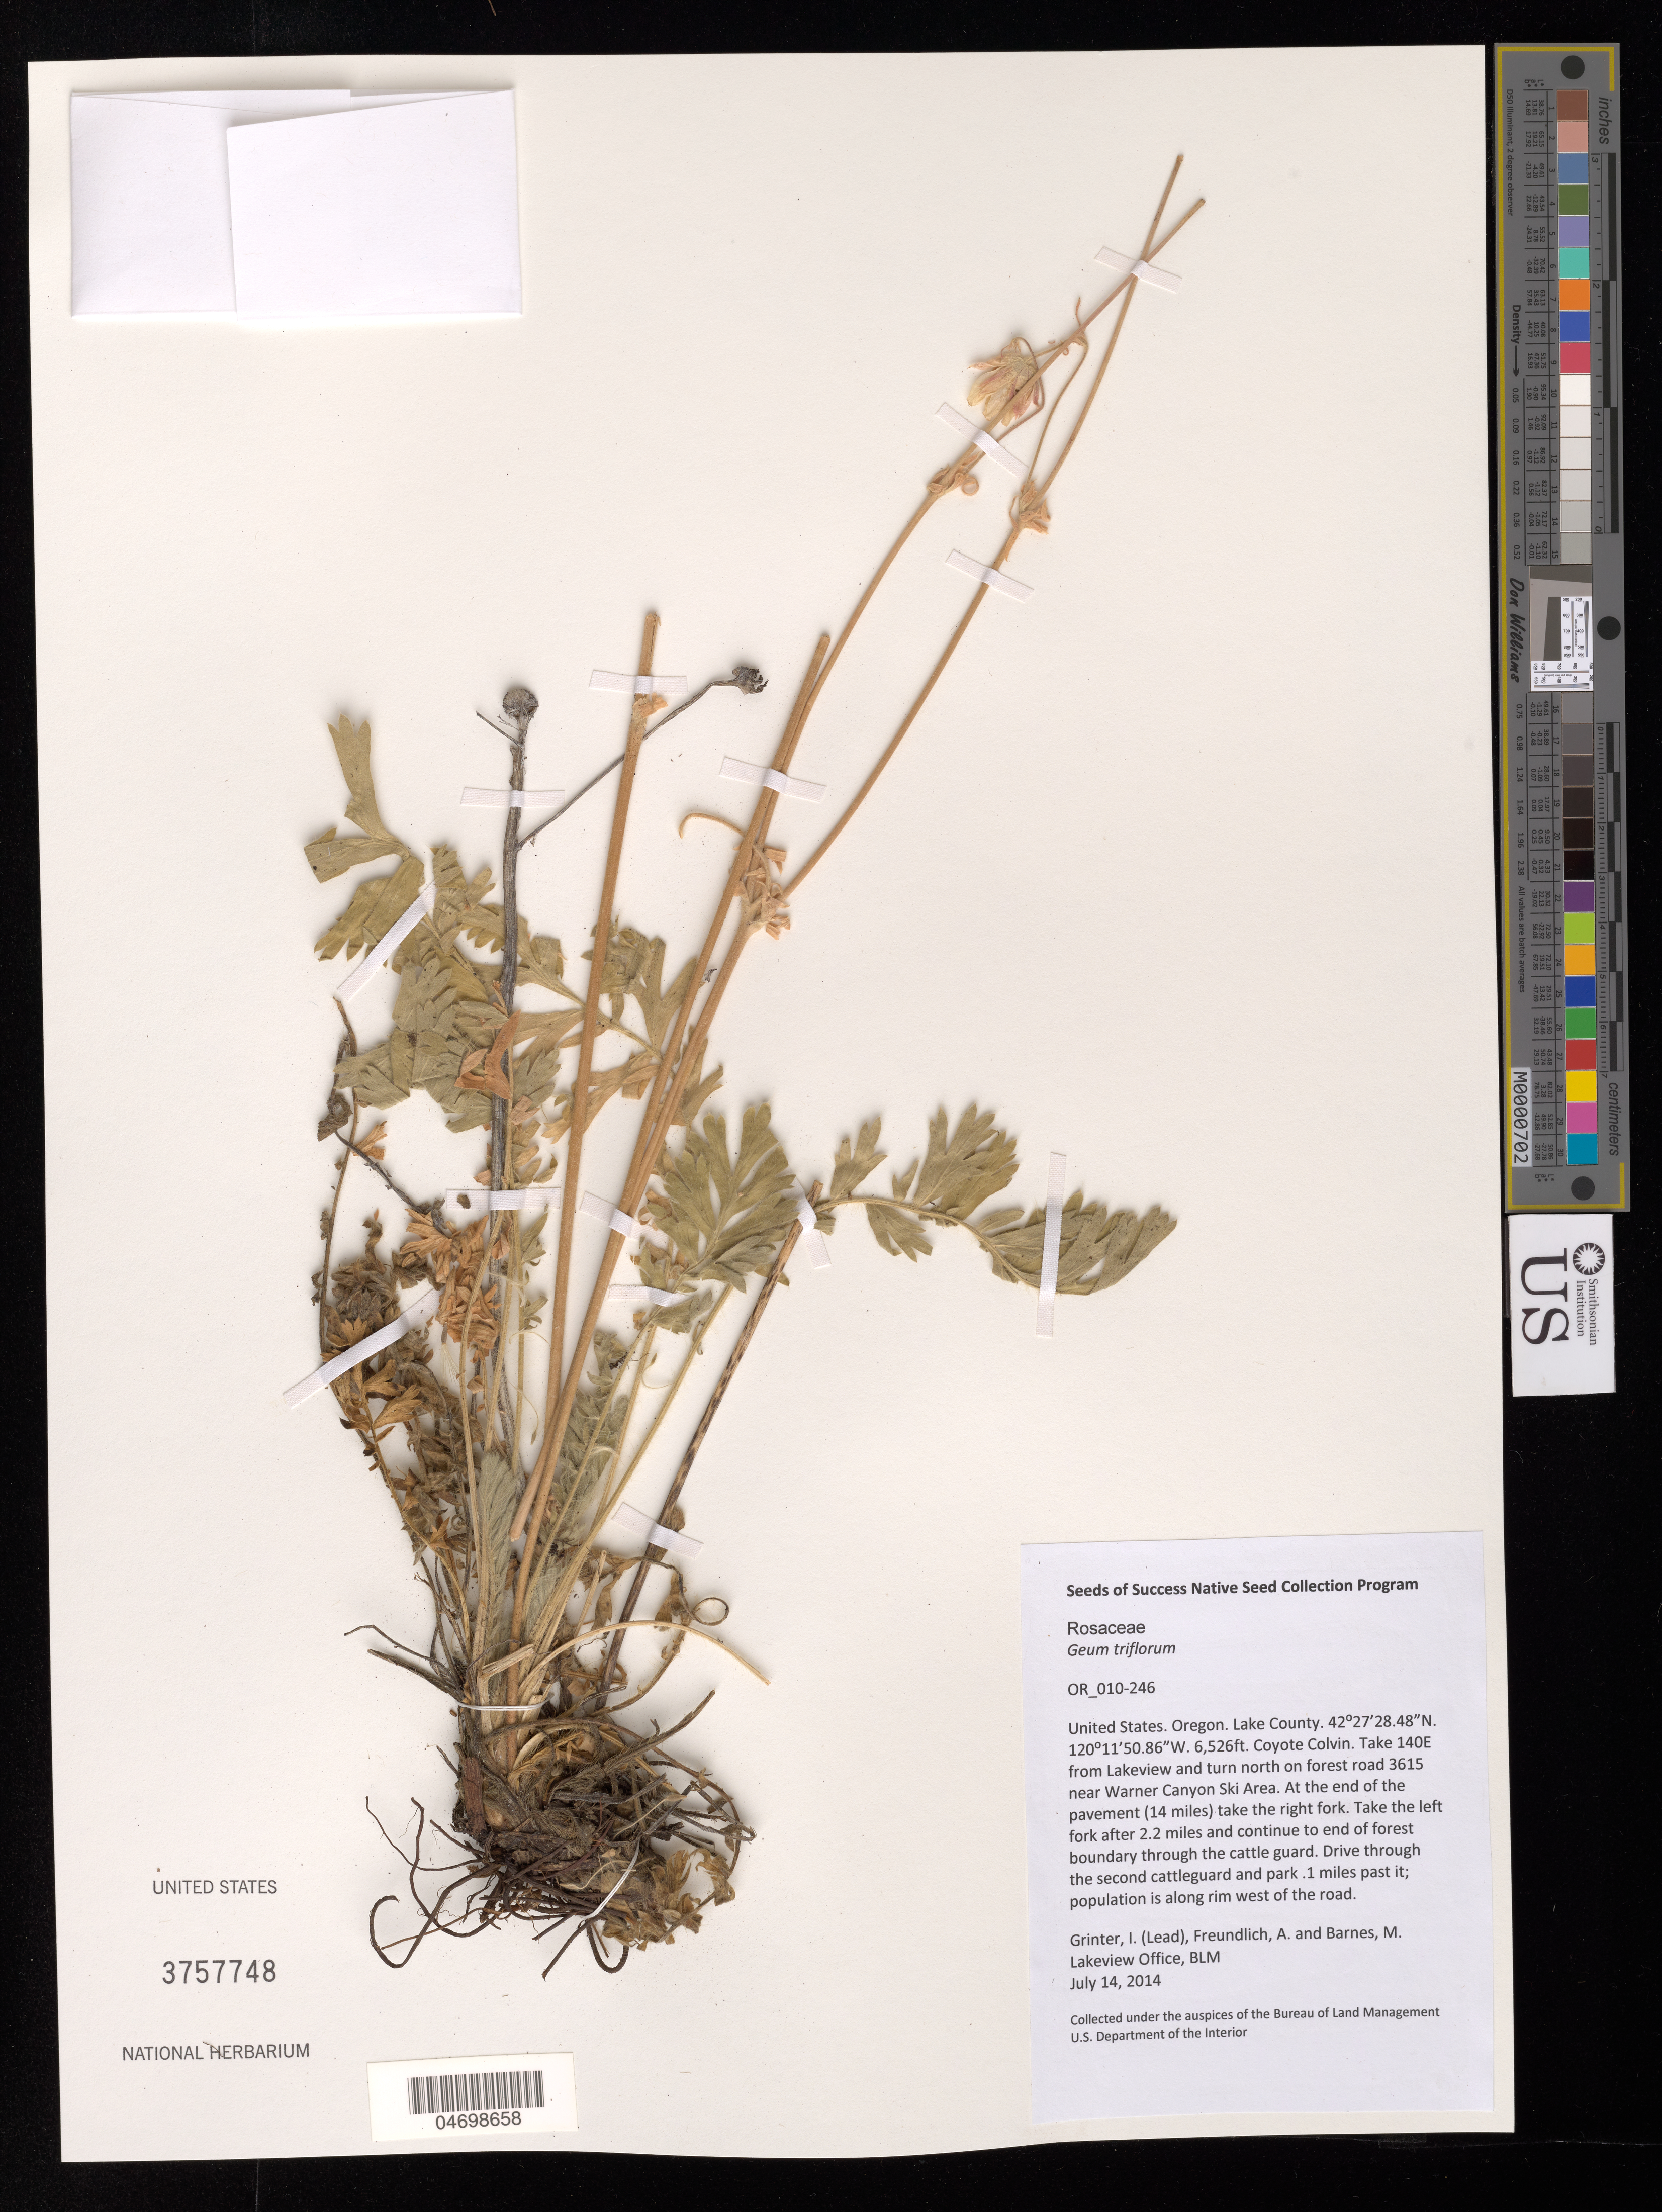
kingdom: Plantae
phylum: Tracheophyta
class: Magnoliopsida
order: Rosales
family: Rosaceae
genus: Geum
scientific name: Geum triflorum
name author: Pursh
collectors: I. Grinter, A. Freundlich & M. Barnes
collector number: OR010-246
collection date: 2014-07-14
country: United States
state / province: Oregon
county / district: Lake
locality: Coyote Colvin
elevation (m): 1989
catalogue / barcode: US 3757748